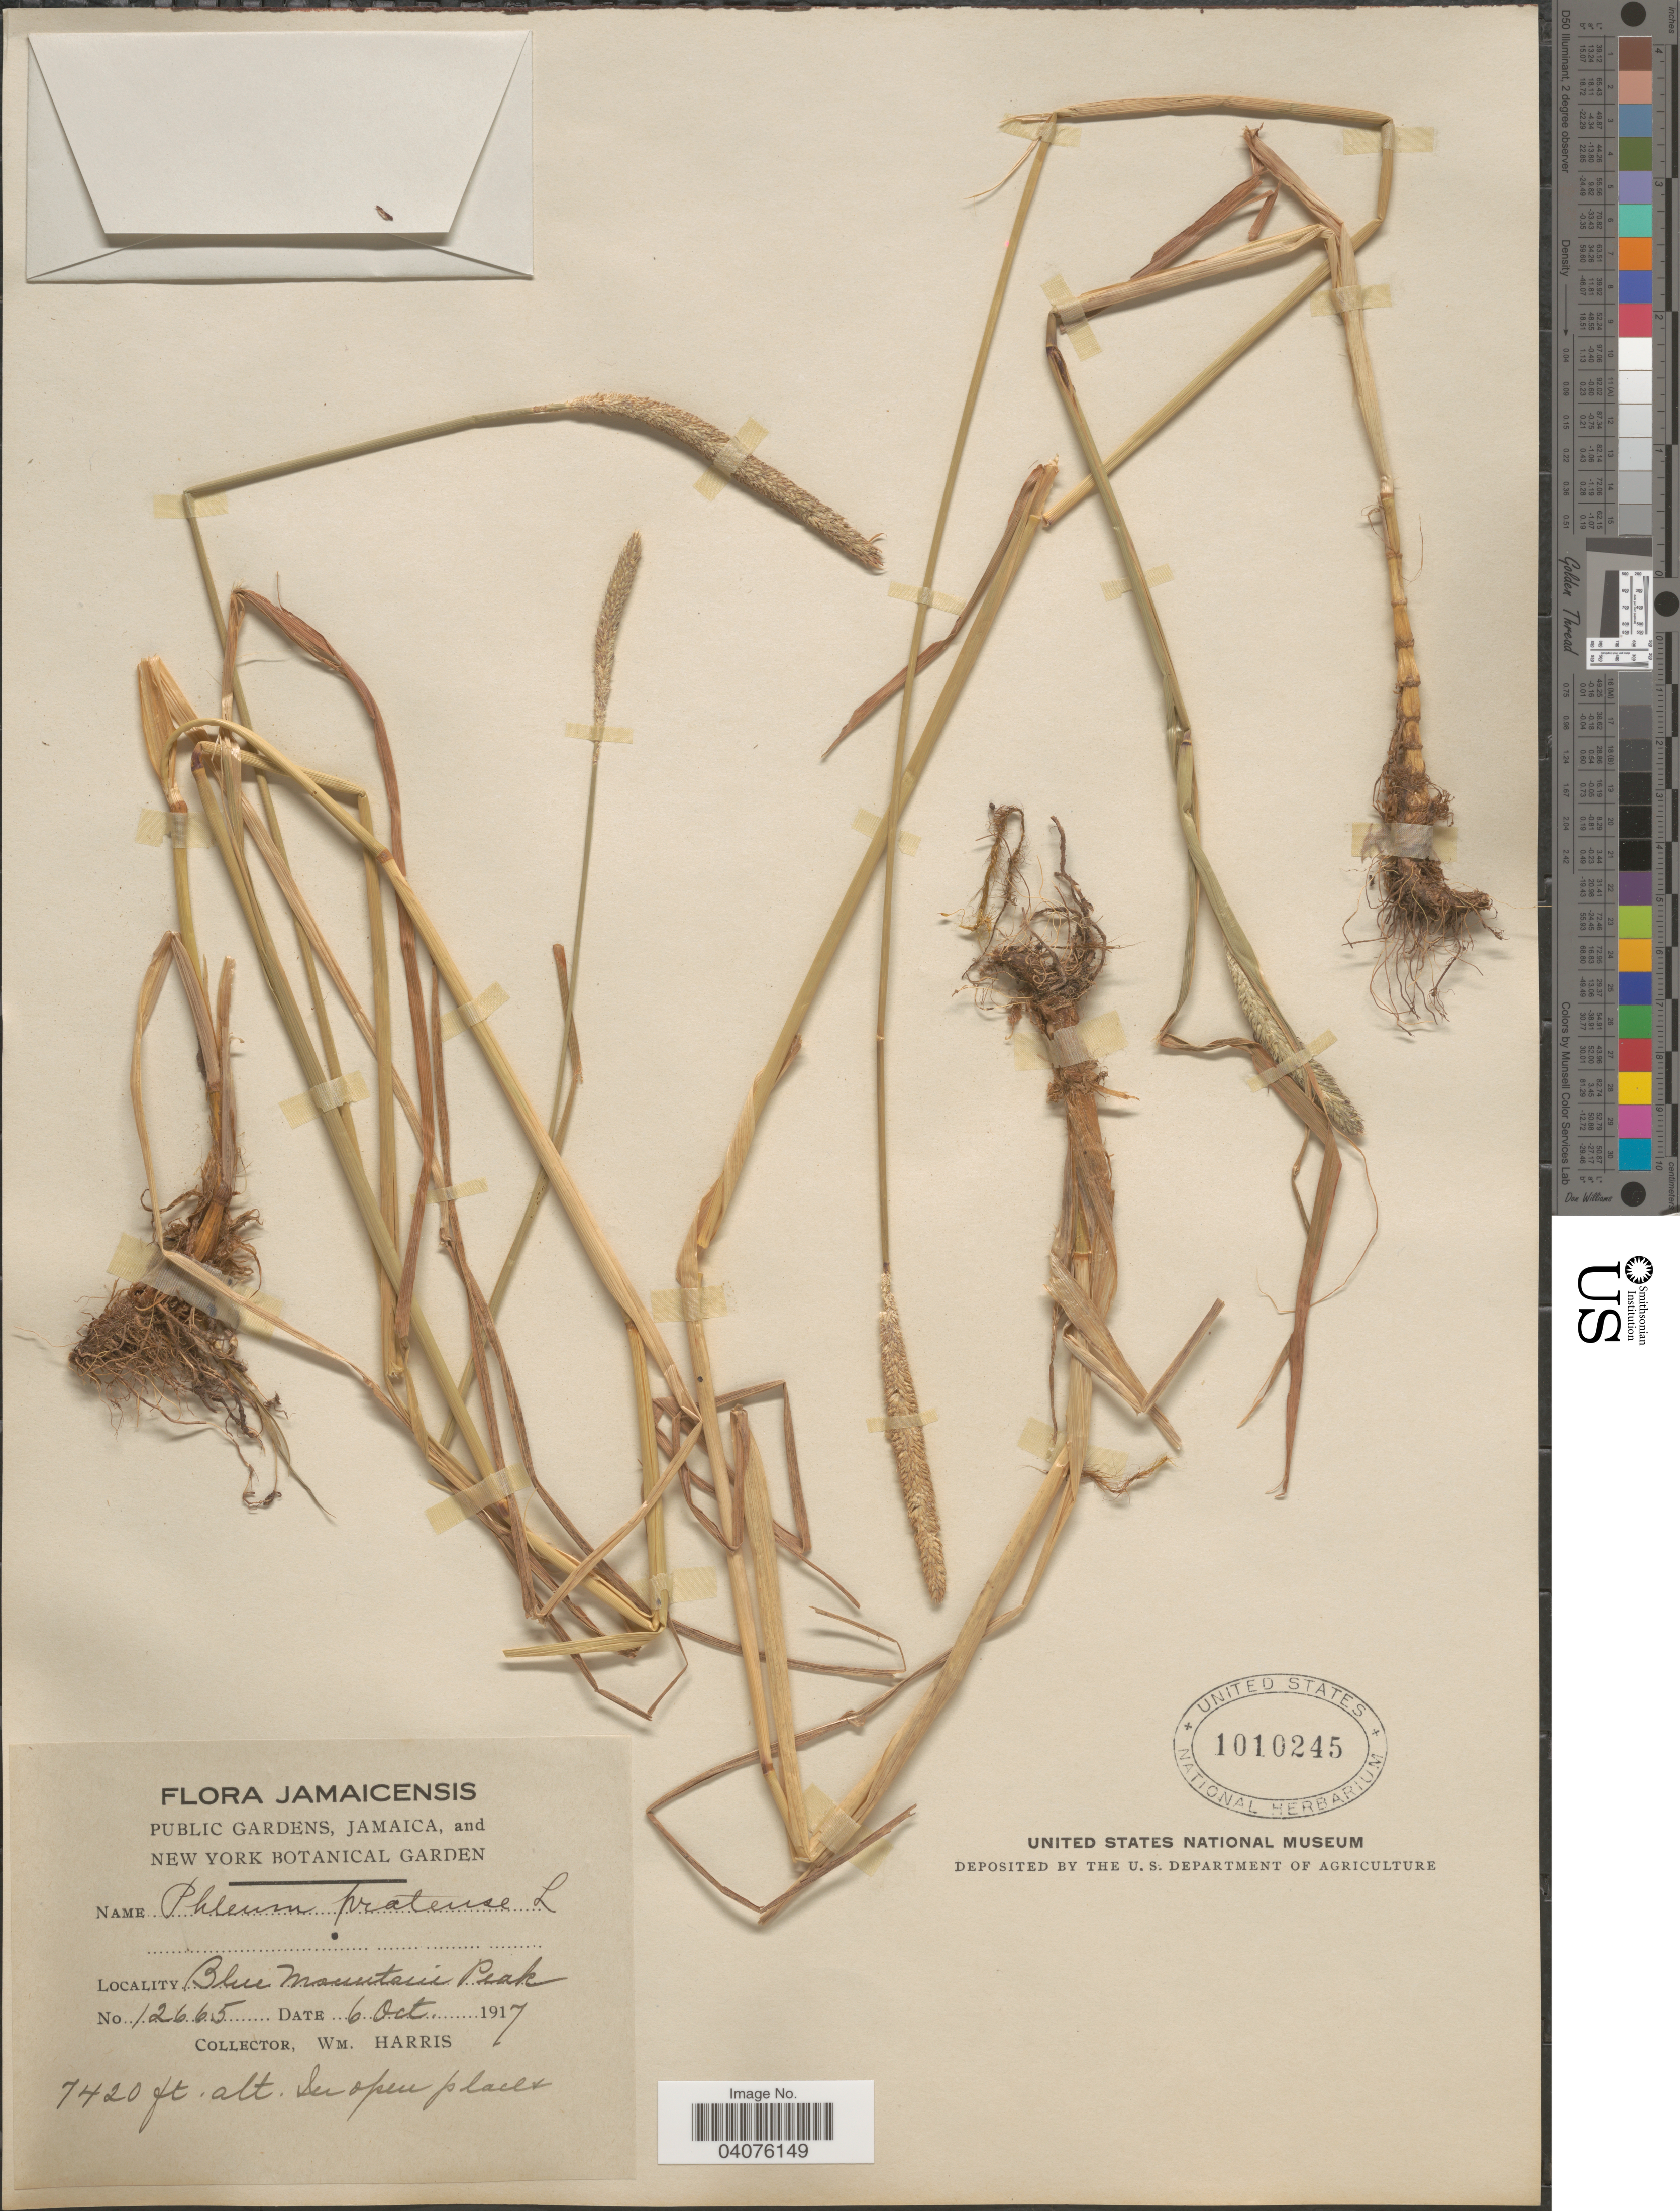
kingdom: Plantae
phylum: Tracheophyta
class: Liliopsida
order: Poales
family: Poaceae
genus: Phleum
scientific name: Phleum pratense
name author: L.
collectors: W. Harris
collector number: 12665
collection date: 1917-10-06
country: Jamaica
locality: Blue Mountain Peak.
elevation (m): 2262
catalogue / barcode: US 1010245